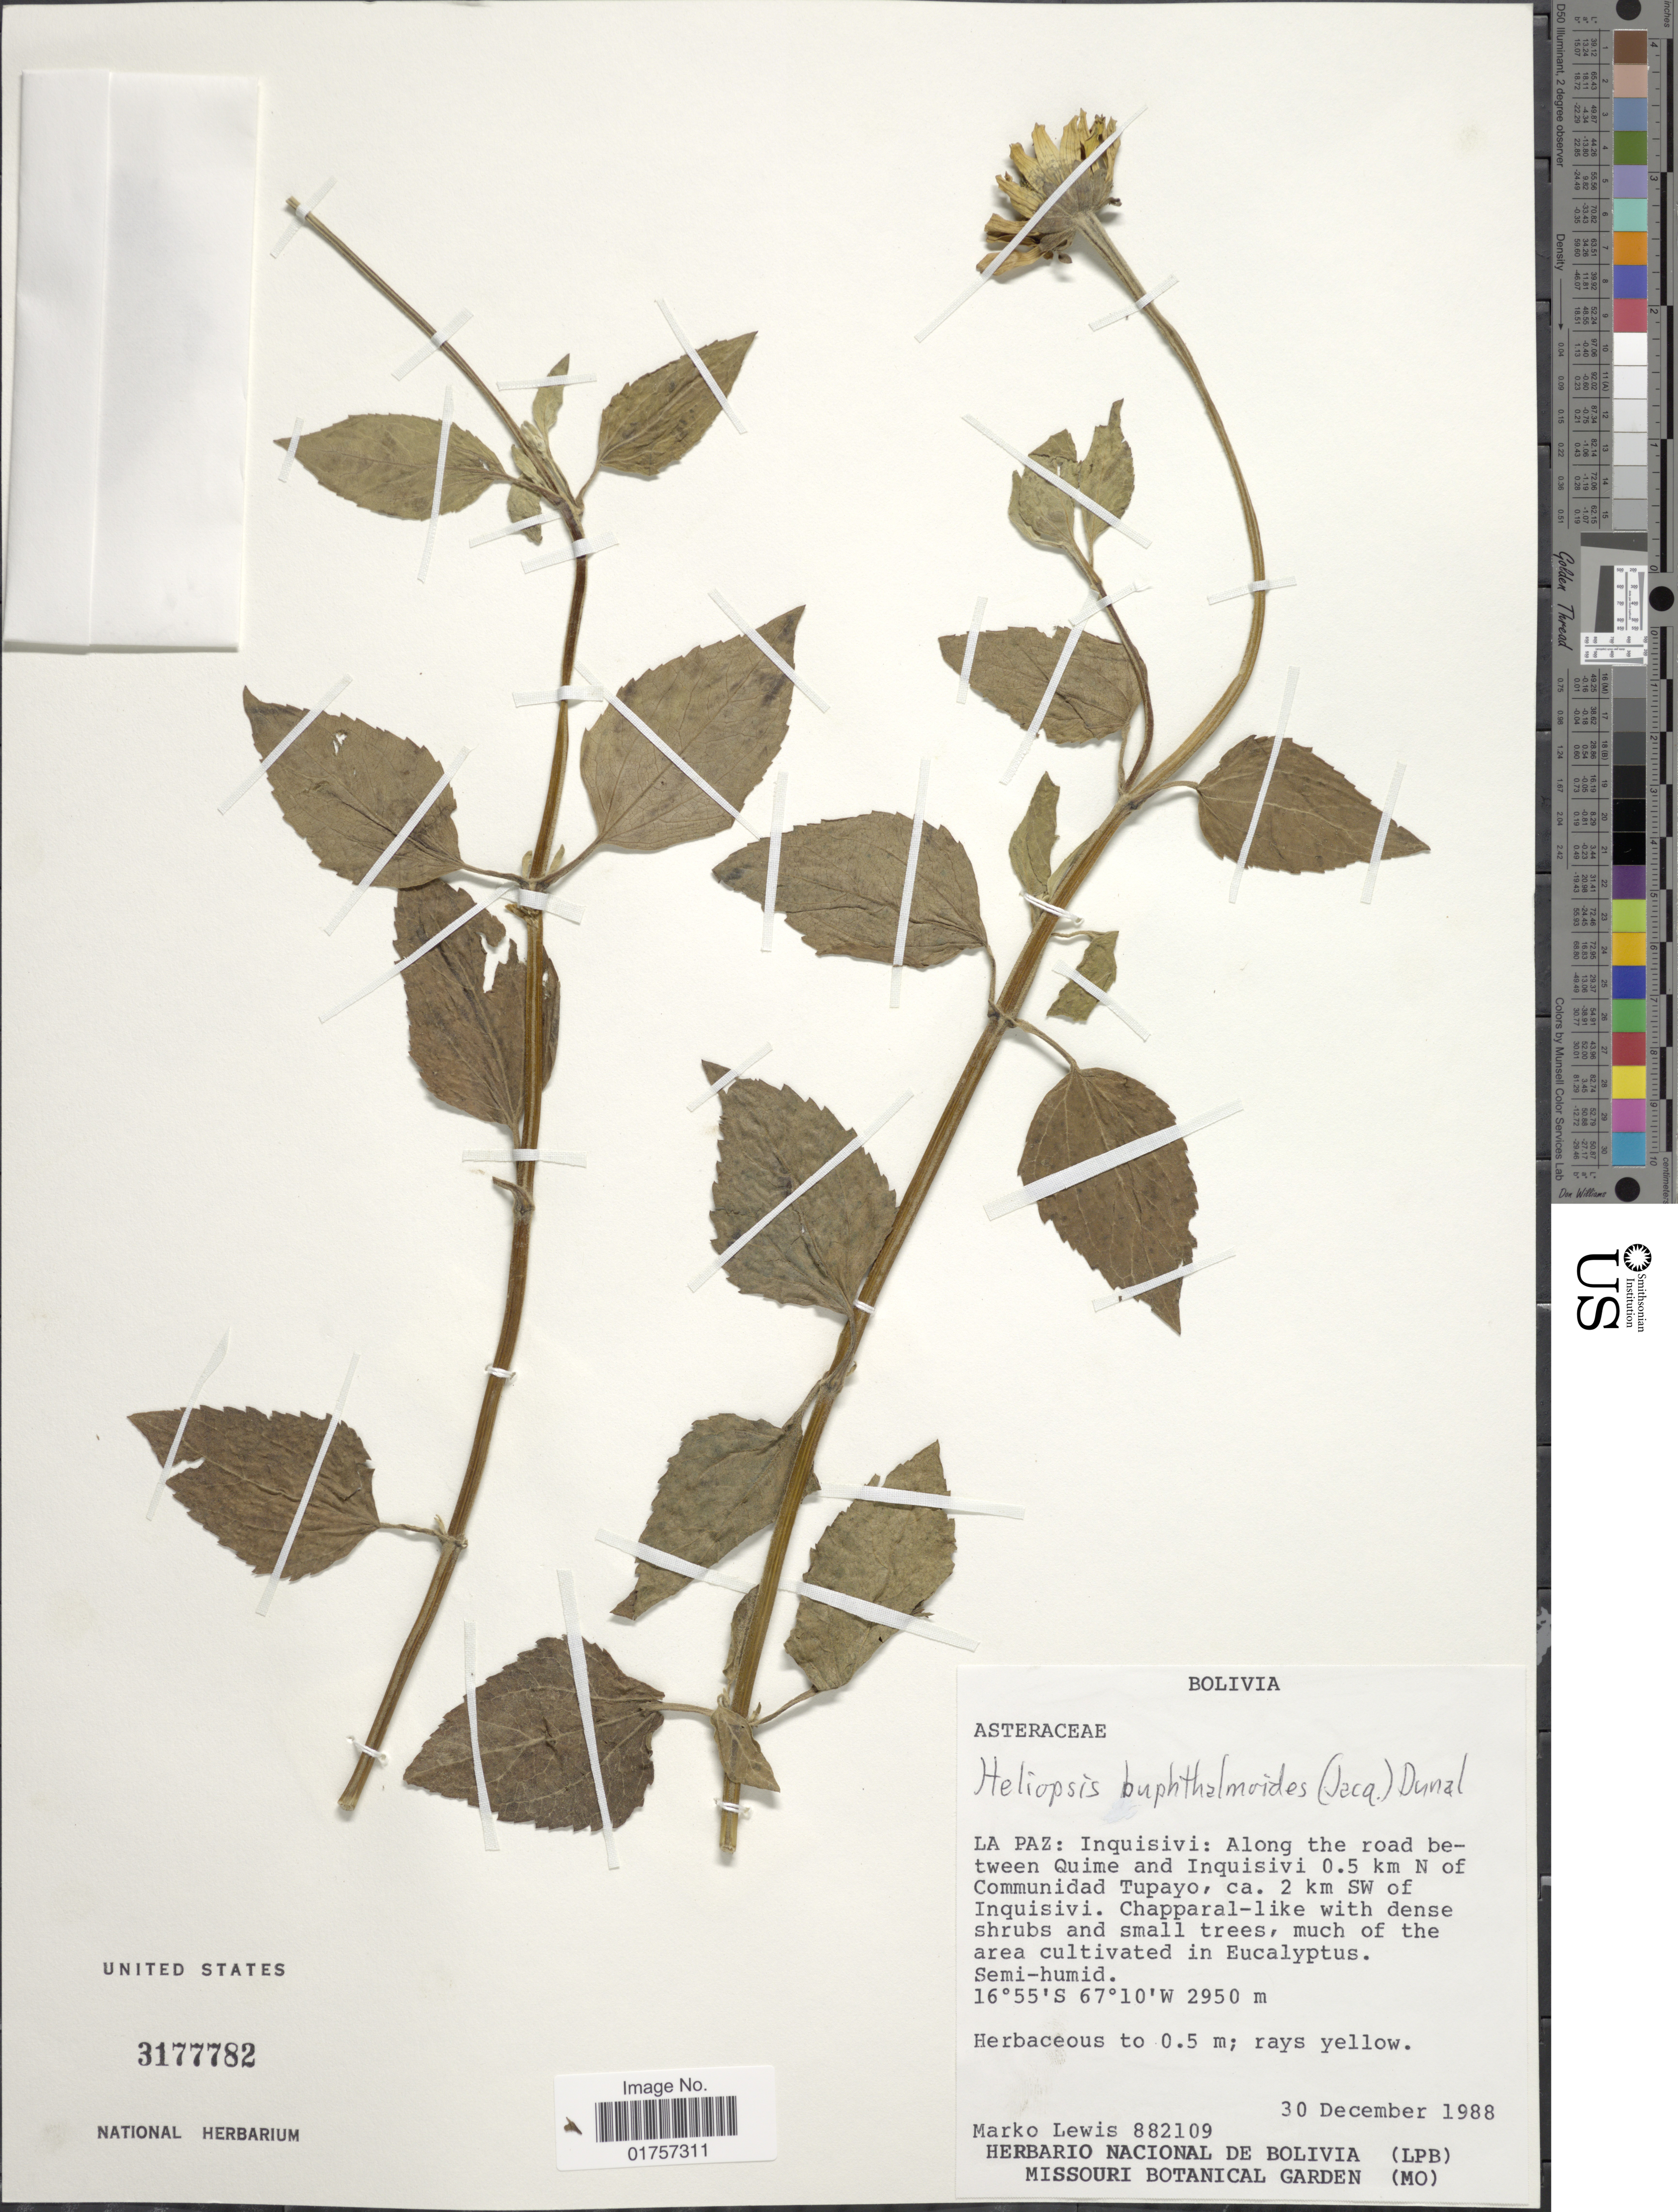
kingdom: Plantae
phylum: Tracheophyta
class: Magnoliopsida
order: Asterales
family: Asteraceae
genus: Heliopsis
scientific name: Heliopsis buphthalmoides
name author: (Jacq.) Dunal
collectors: M. A. Lewis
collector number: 882109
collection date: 1988-12-30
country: Bolivia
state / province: La Paz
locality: Inquisivi: Along the road between Quime and Inquisivi 0.5 km N of Communidad Tupayo, ca. 2 km SW of Inquisivi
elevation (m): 2950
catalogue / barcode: US 3177782